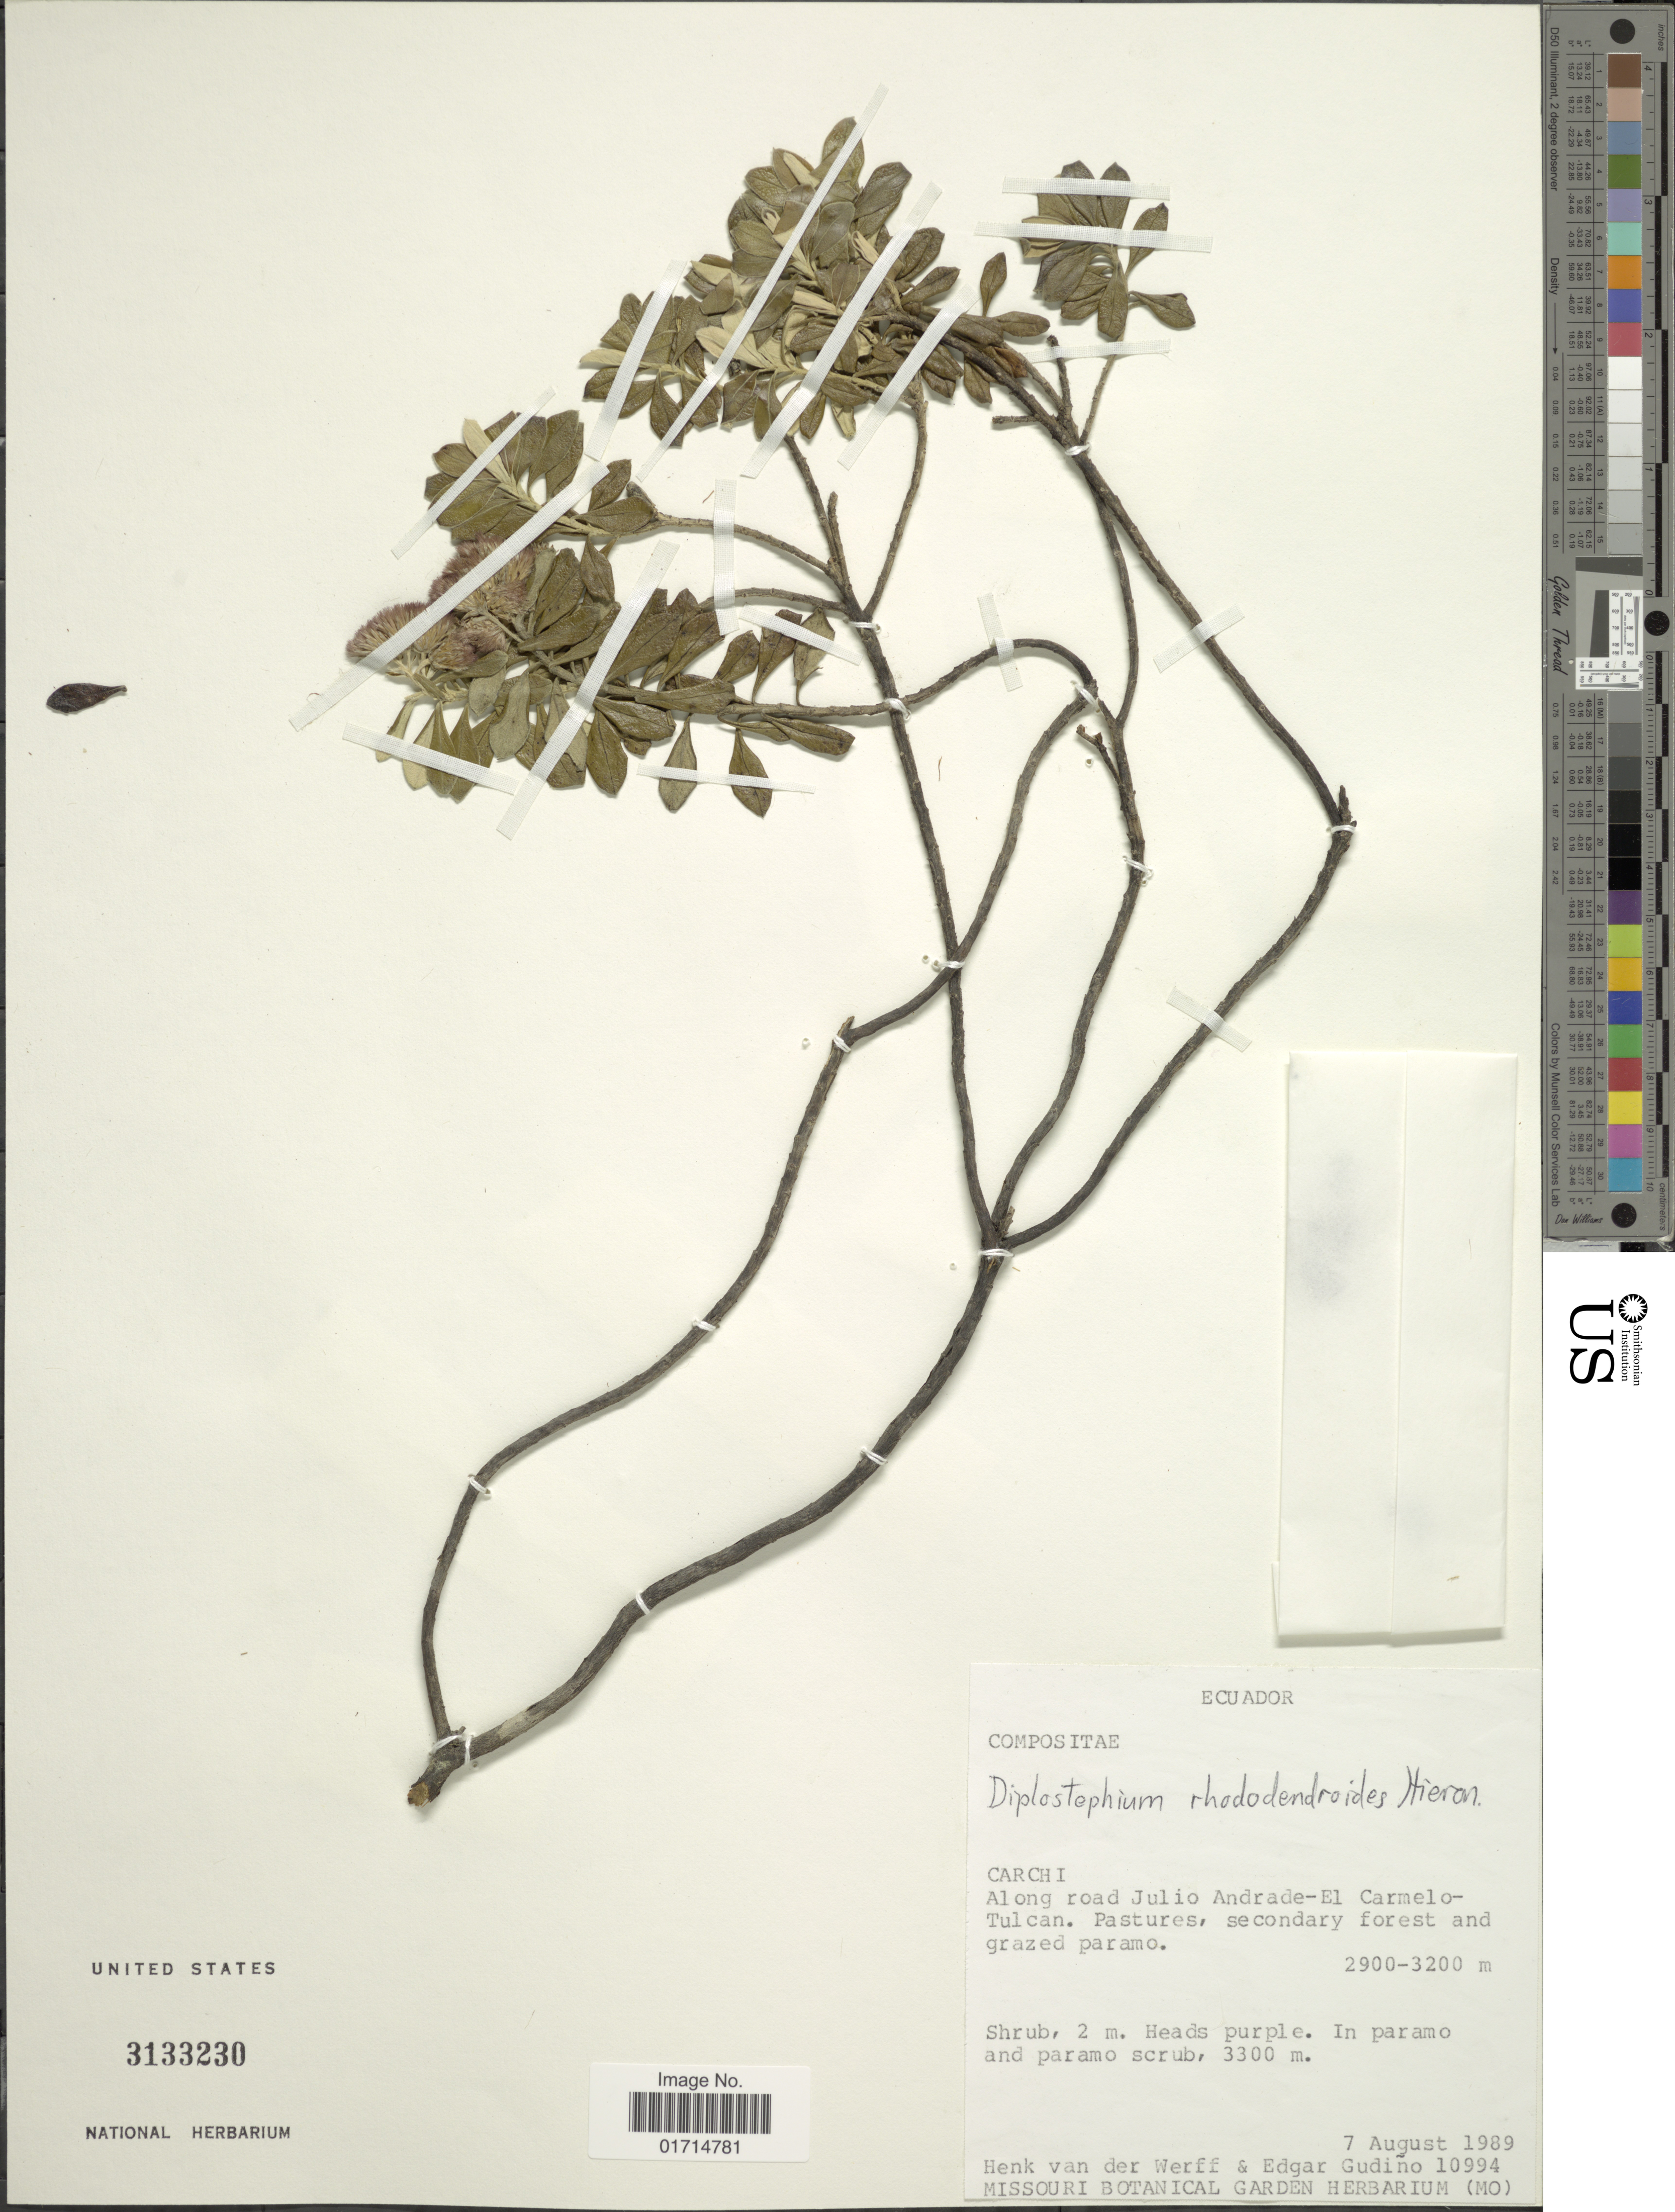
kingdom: Plantae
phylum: Tracheophyta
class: Magnoliopsida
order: Asterales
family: Asteraceae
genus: Diplostephium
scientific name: Diplostephium rhododendroides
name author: Hieron.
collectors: H. van der Werff & E. Gudiño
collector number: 10994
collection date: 1989-08-07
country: Ecuador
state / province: Carchi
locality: Along road Julio Andrade-El Carmelo-Tulcan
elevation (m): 2900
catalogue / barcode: US 3133230